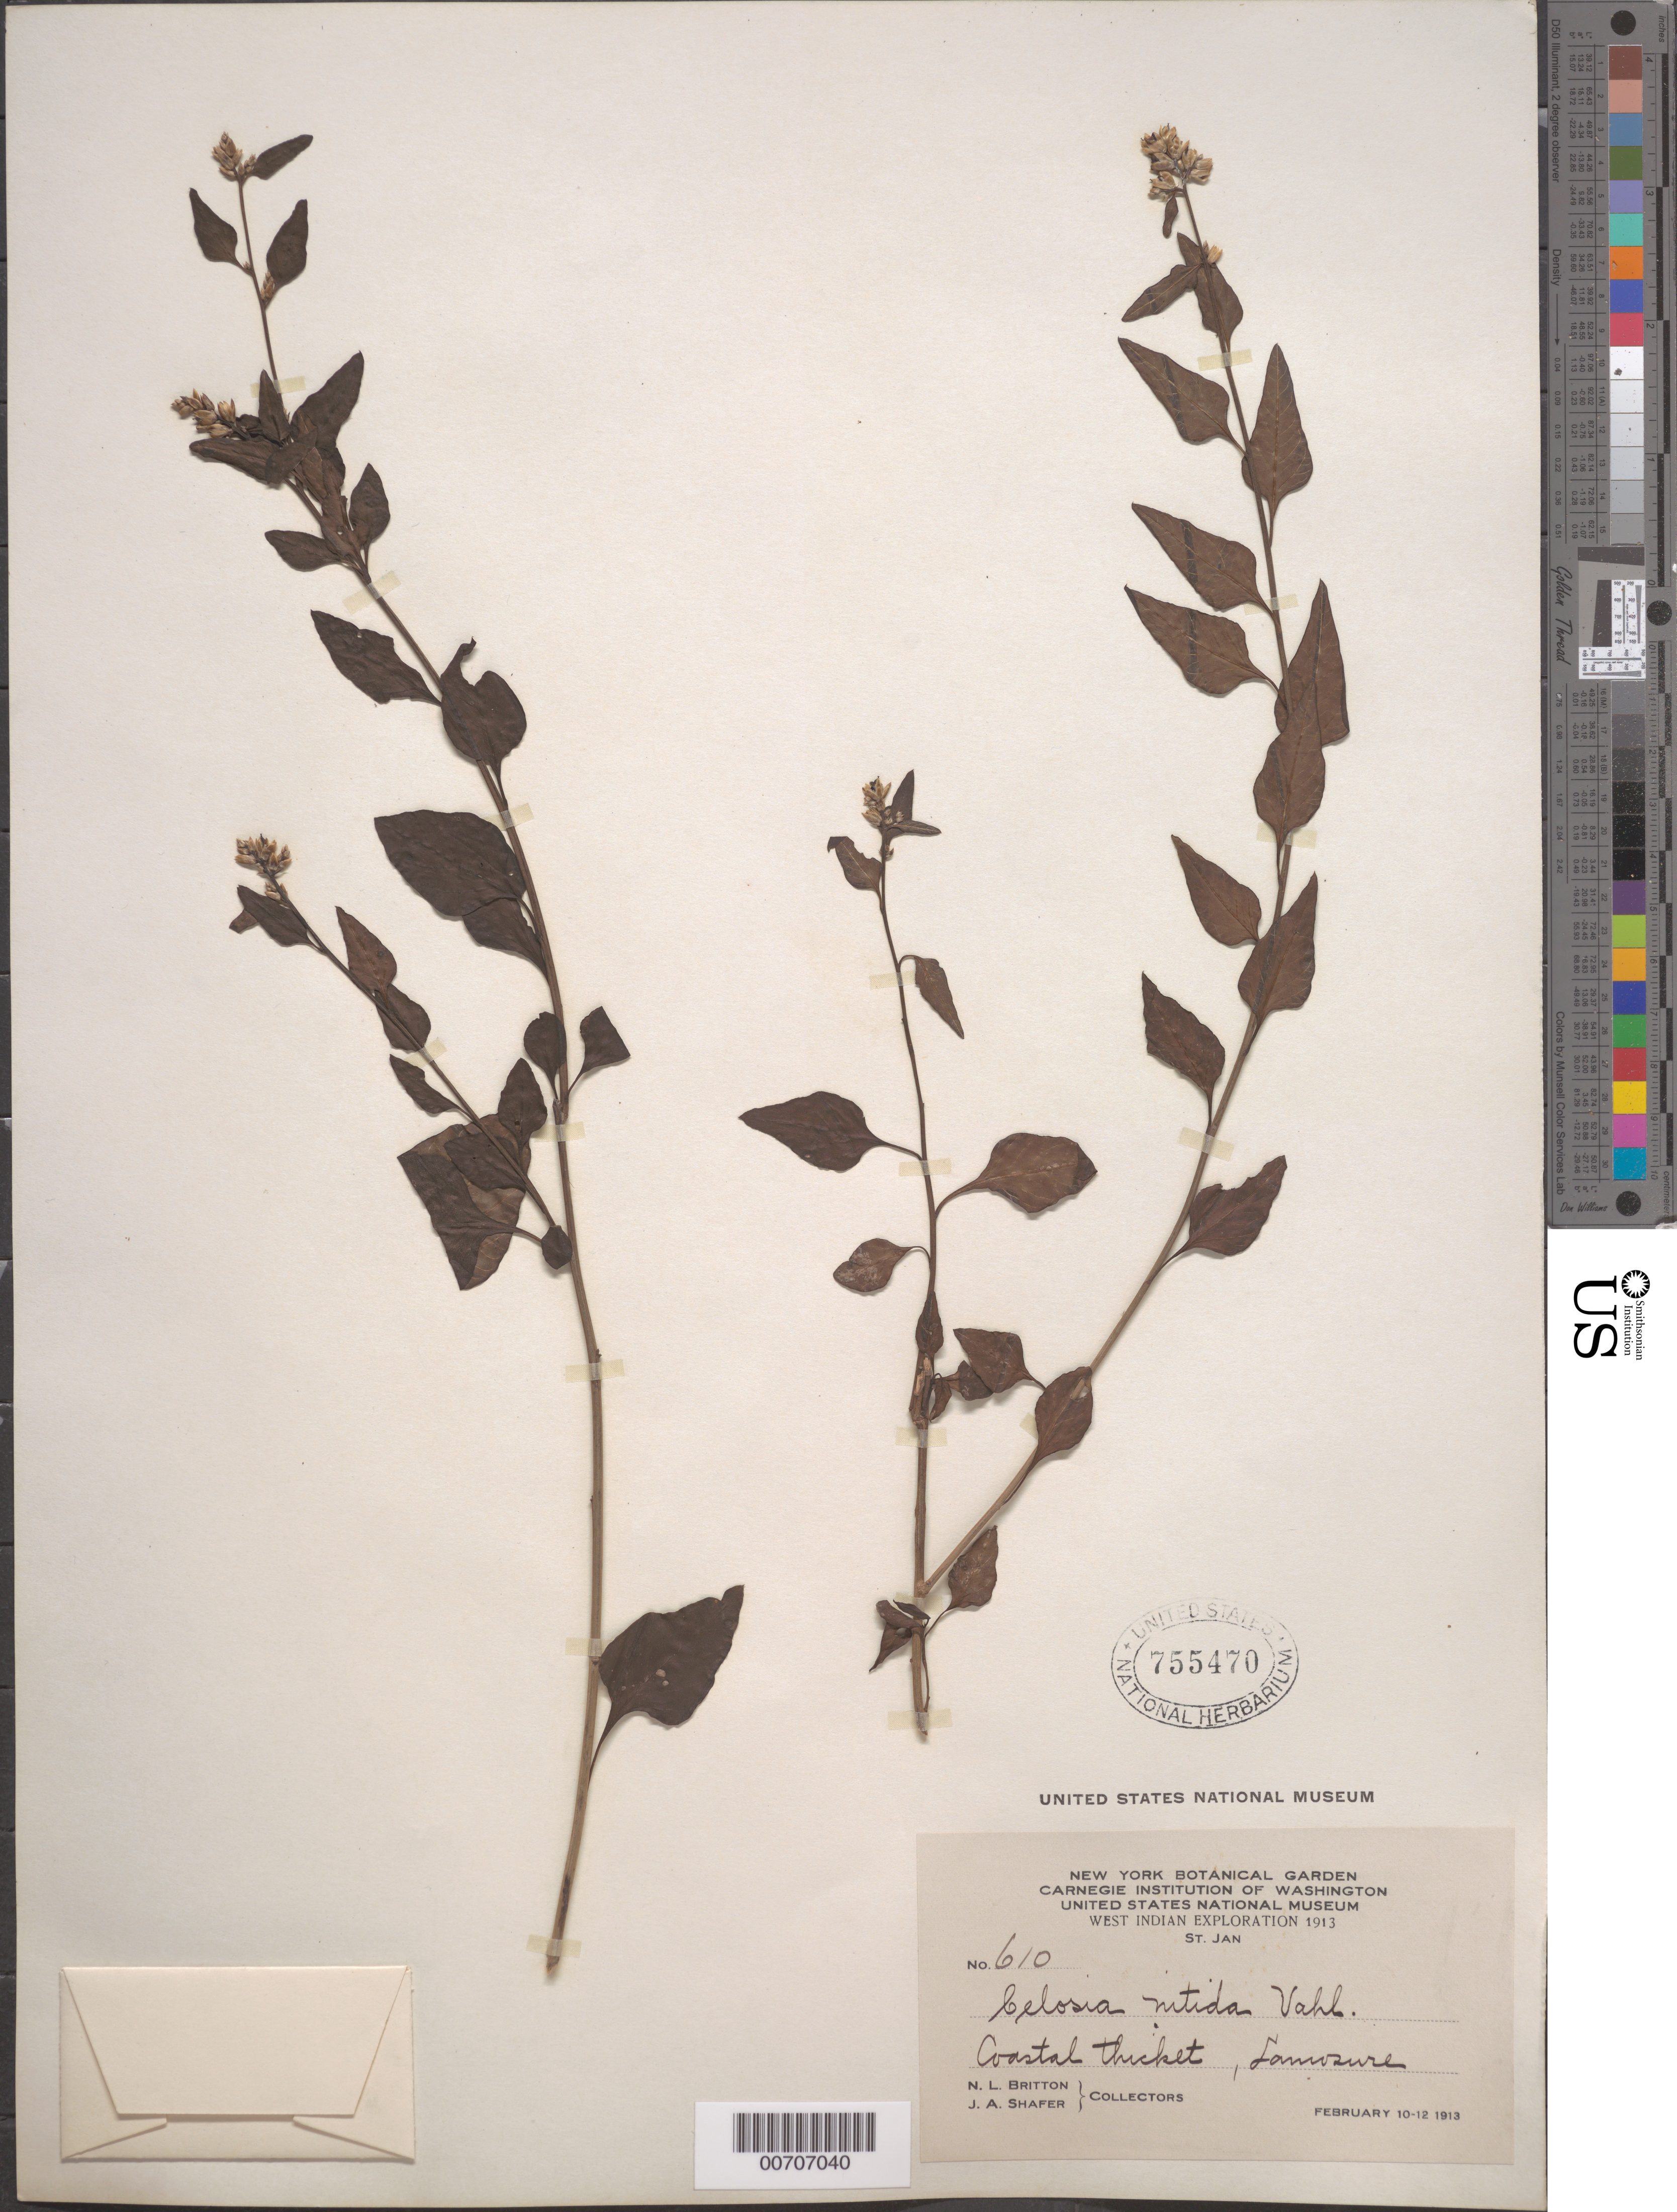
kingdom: Plantae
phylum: Tracheophyta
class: Magnoliopsida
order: Caryophyllales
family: Amaranthaceae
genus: Celosia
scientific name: Celosia nitida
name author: Vahl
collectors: N. Britton & J. A. Shafer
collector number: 610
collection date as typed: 10 Feb 1913 to 12 Feb 1913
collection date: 1913-02-10/1913-02-12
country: U.S. Virgin Islands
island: St. John Island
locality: Lamosure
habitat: Coastal thicket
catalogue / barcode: US 755470